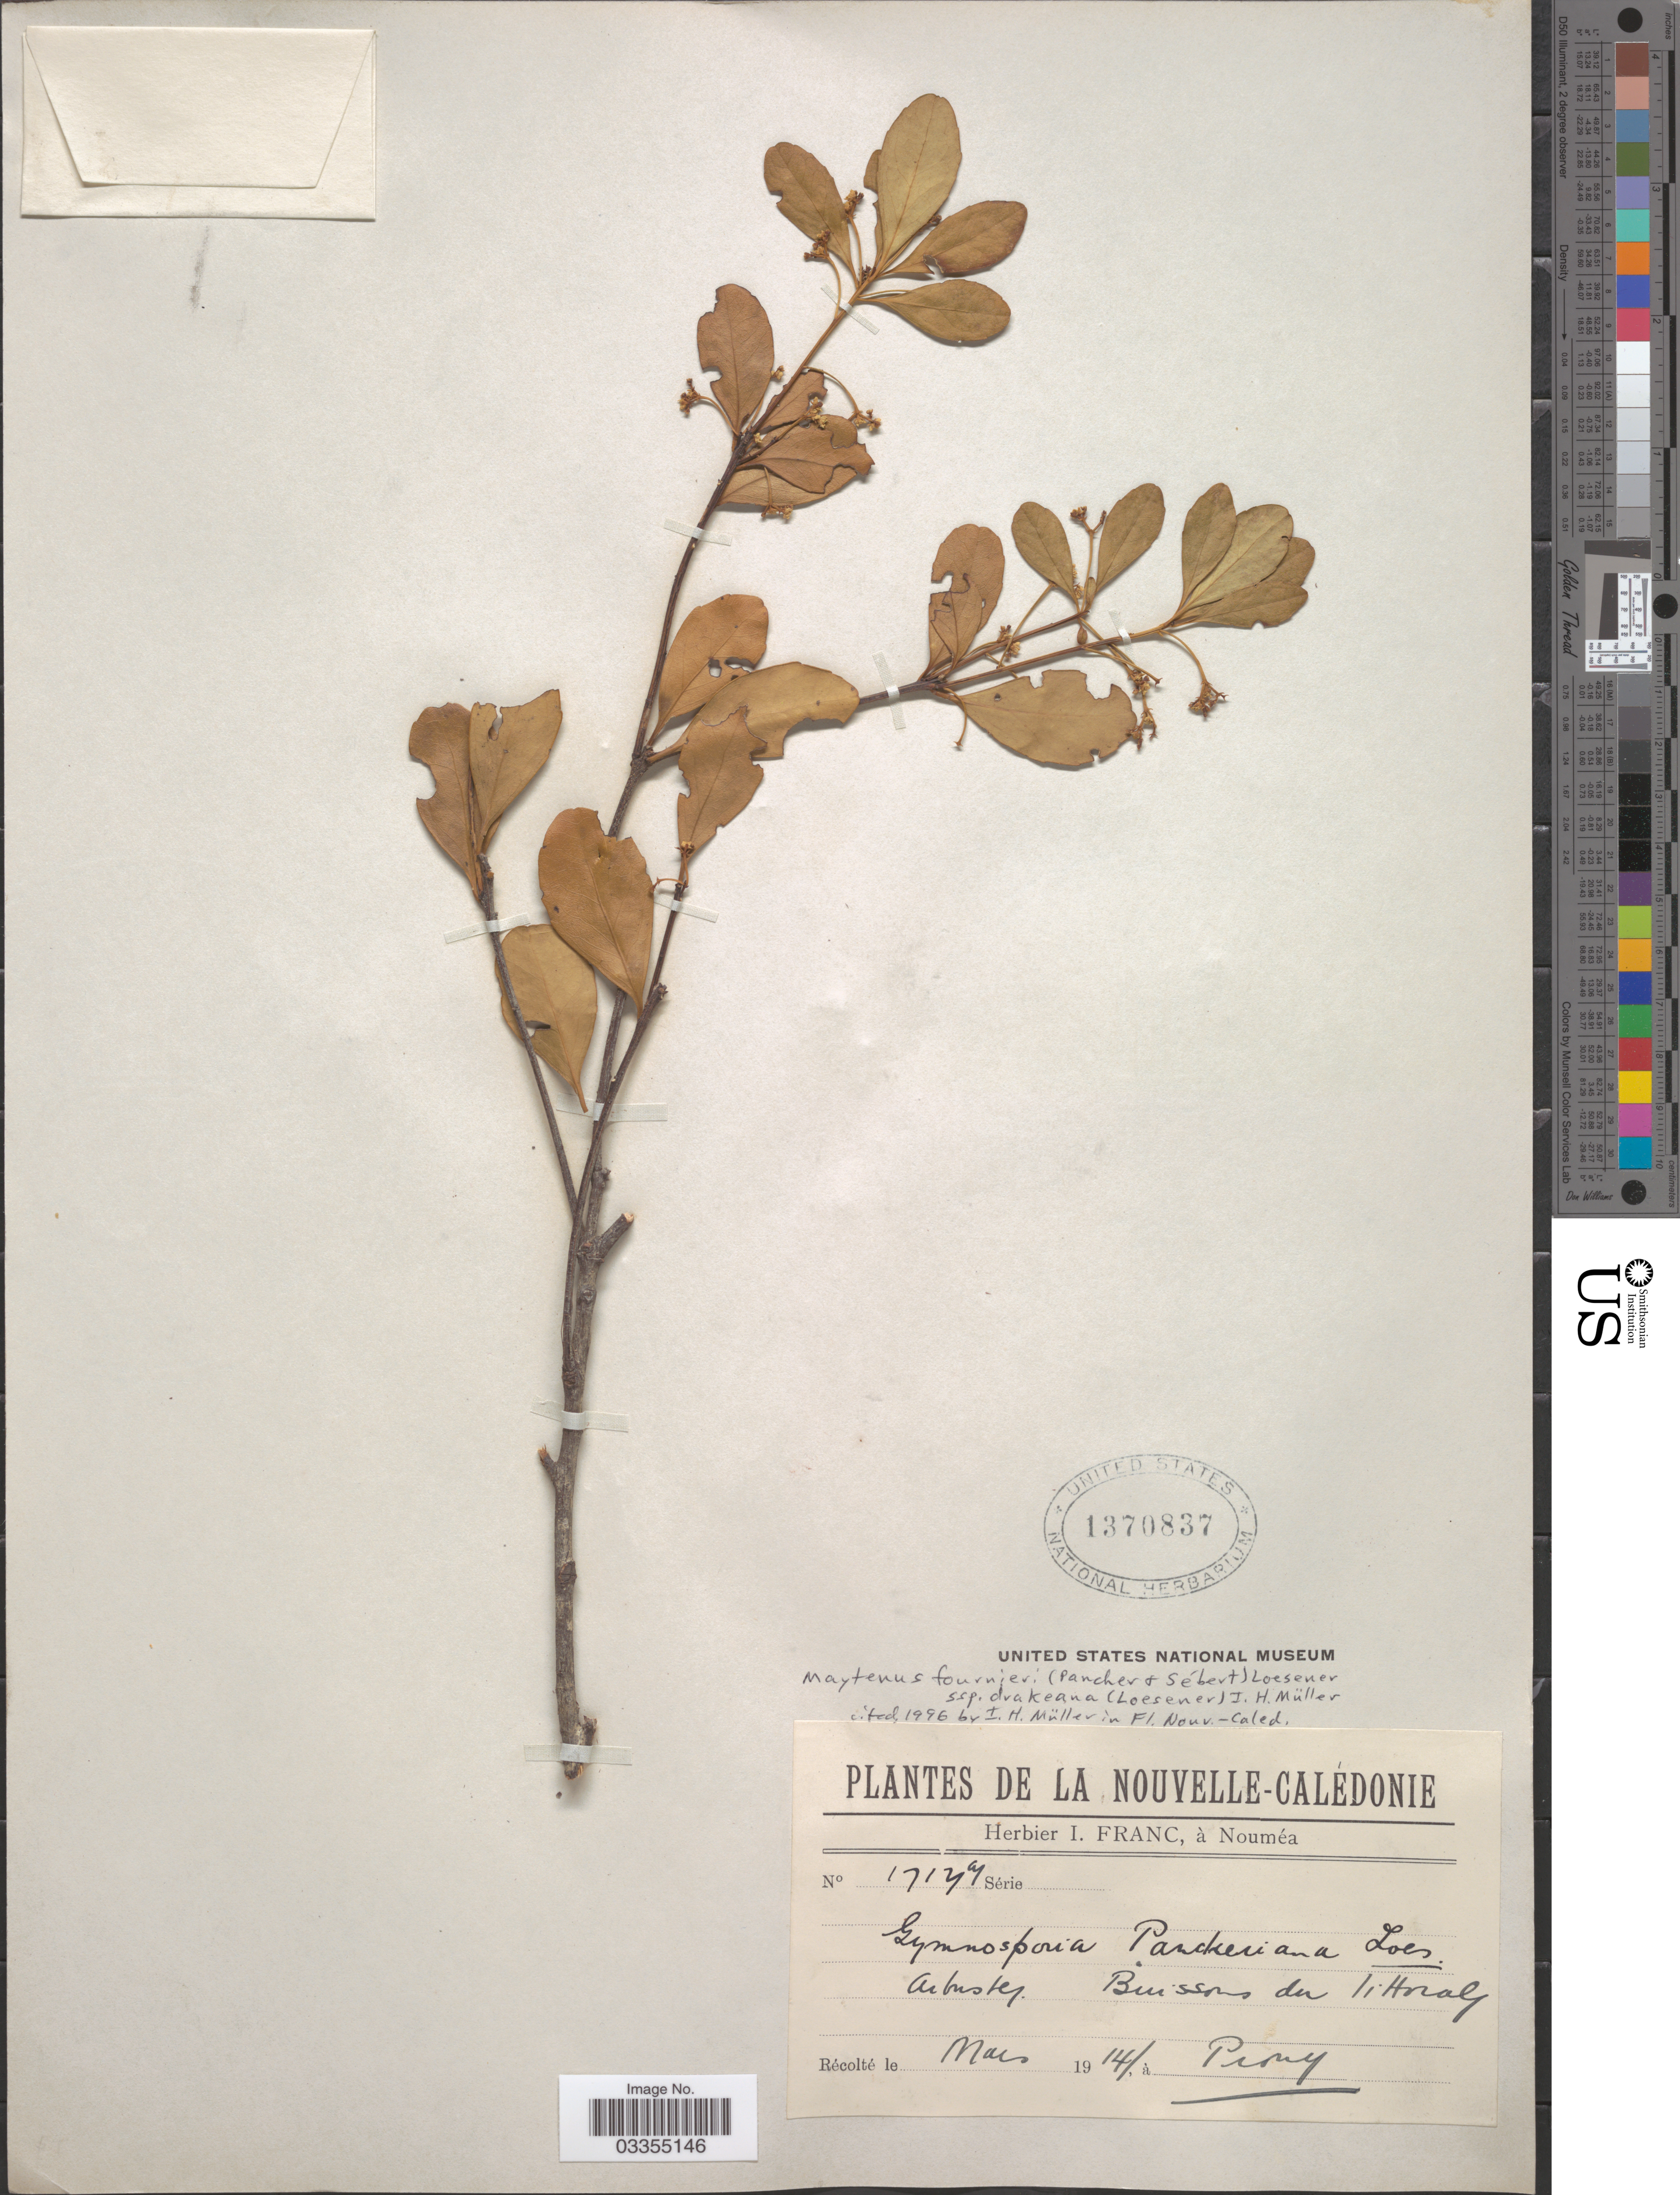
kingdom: Plantae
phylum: Tracheophyta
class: Magnoliopsida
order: Celastrales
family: Celastraceae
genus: Denhamia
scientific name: Denhamia fournieri subsp. drakeana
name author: (Loes.) Simmons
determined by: Wagner, W. L., (BOT), Smithsonian Institution - National Museum of Natural History (UNITED STATES)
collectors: ex herb. I. Franc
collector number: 1714a*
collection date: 1914-03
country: New Caledonia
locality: Nouvelle-Calédonie. Prony.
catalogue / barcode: US 1370837